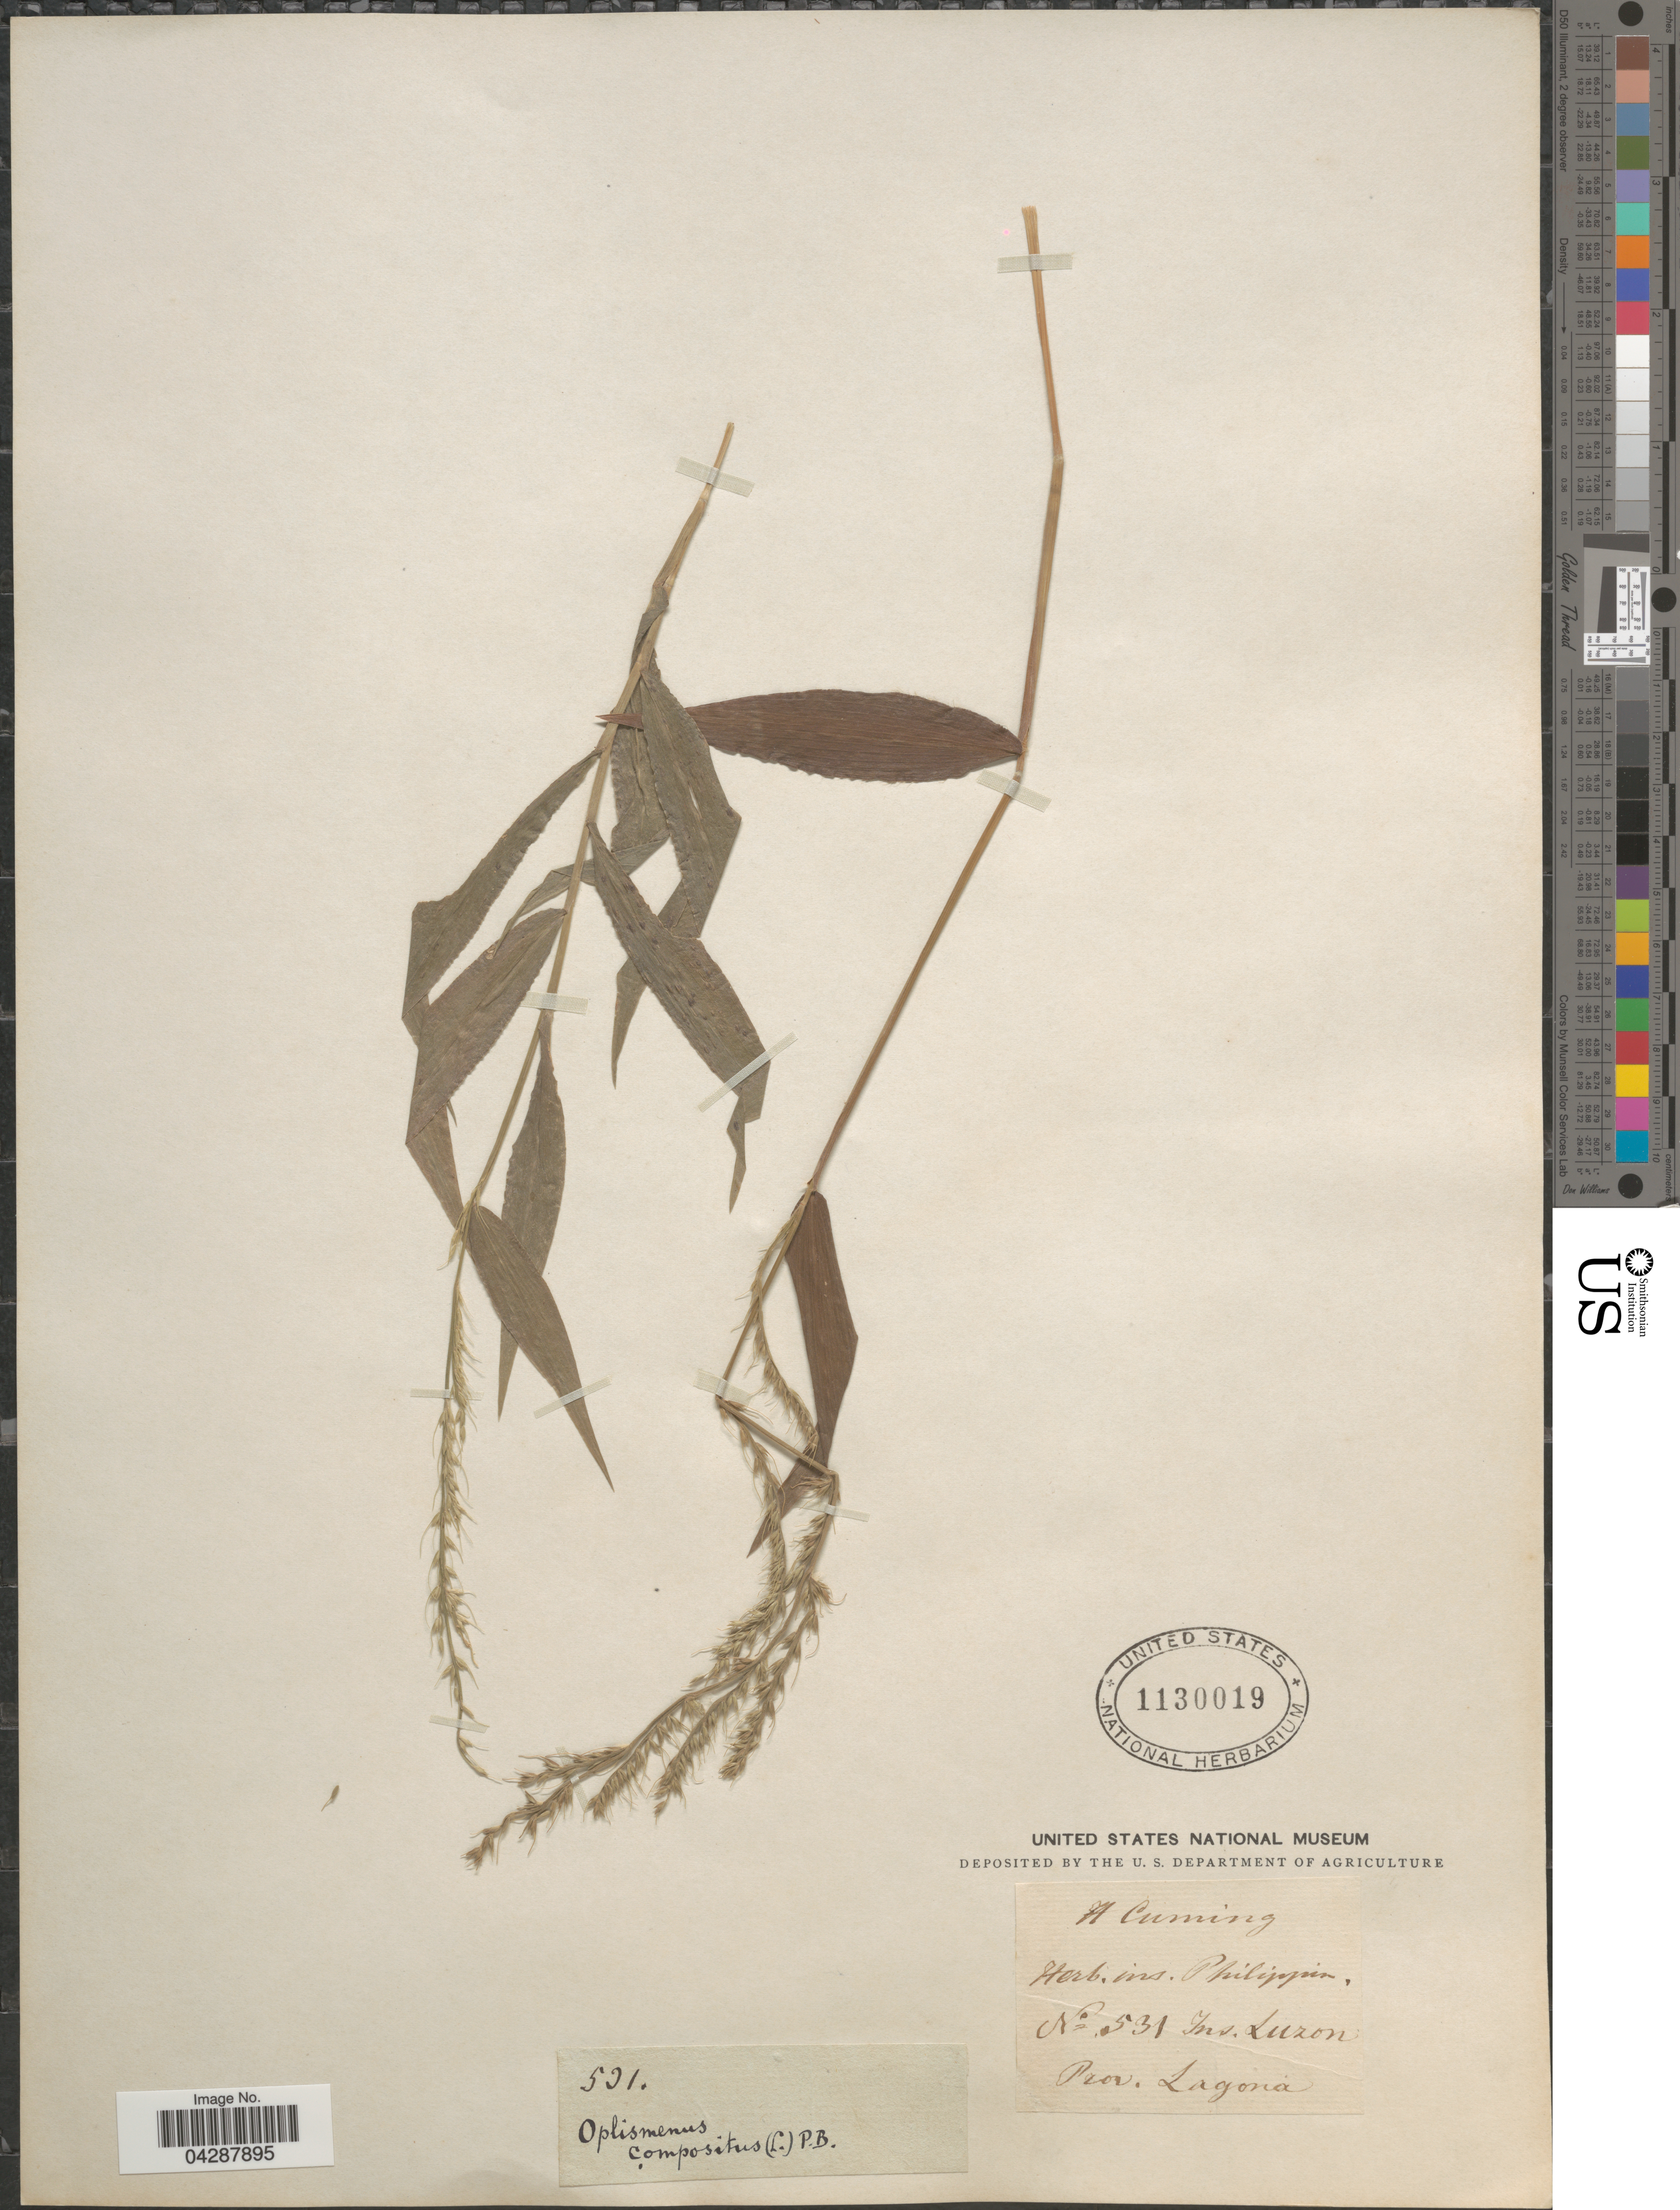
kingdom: Plantae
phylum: Tracheophyta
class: Liliopsida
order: Poales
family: Poaceae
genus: Oplismenus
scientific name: Oplismenus compositus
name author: (L.) P. Beauv.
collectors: H. Cuming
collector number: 531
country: Philippines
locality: Ins. Luzon. Prov. Lagona.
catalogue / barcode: US 1130019